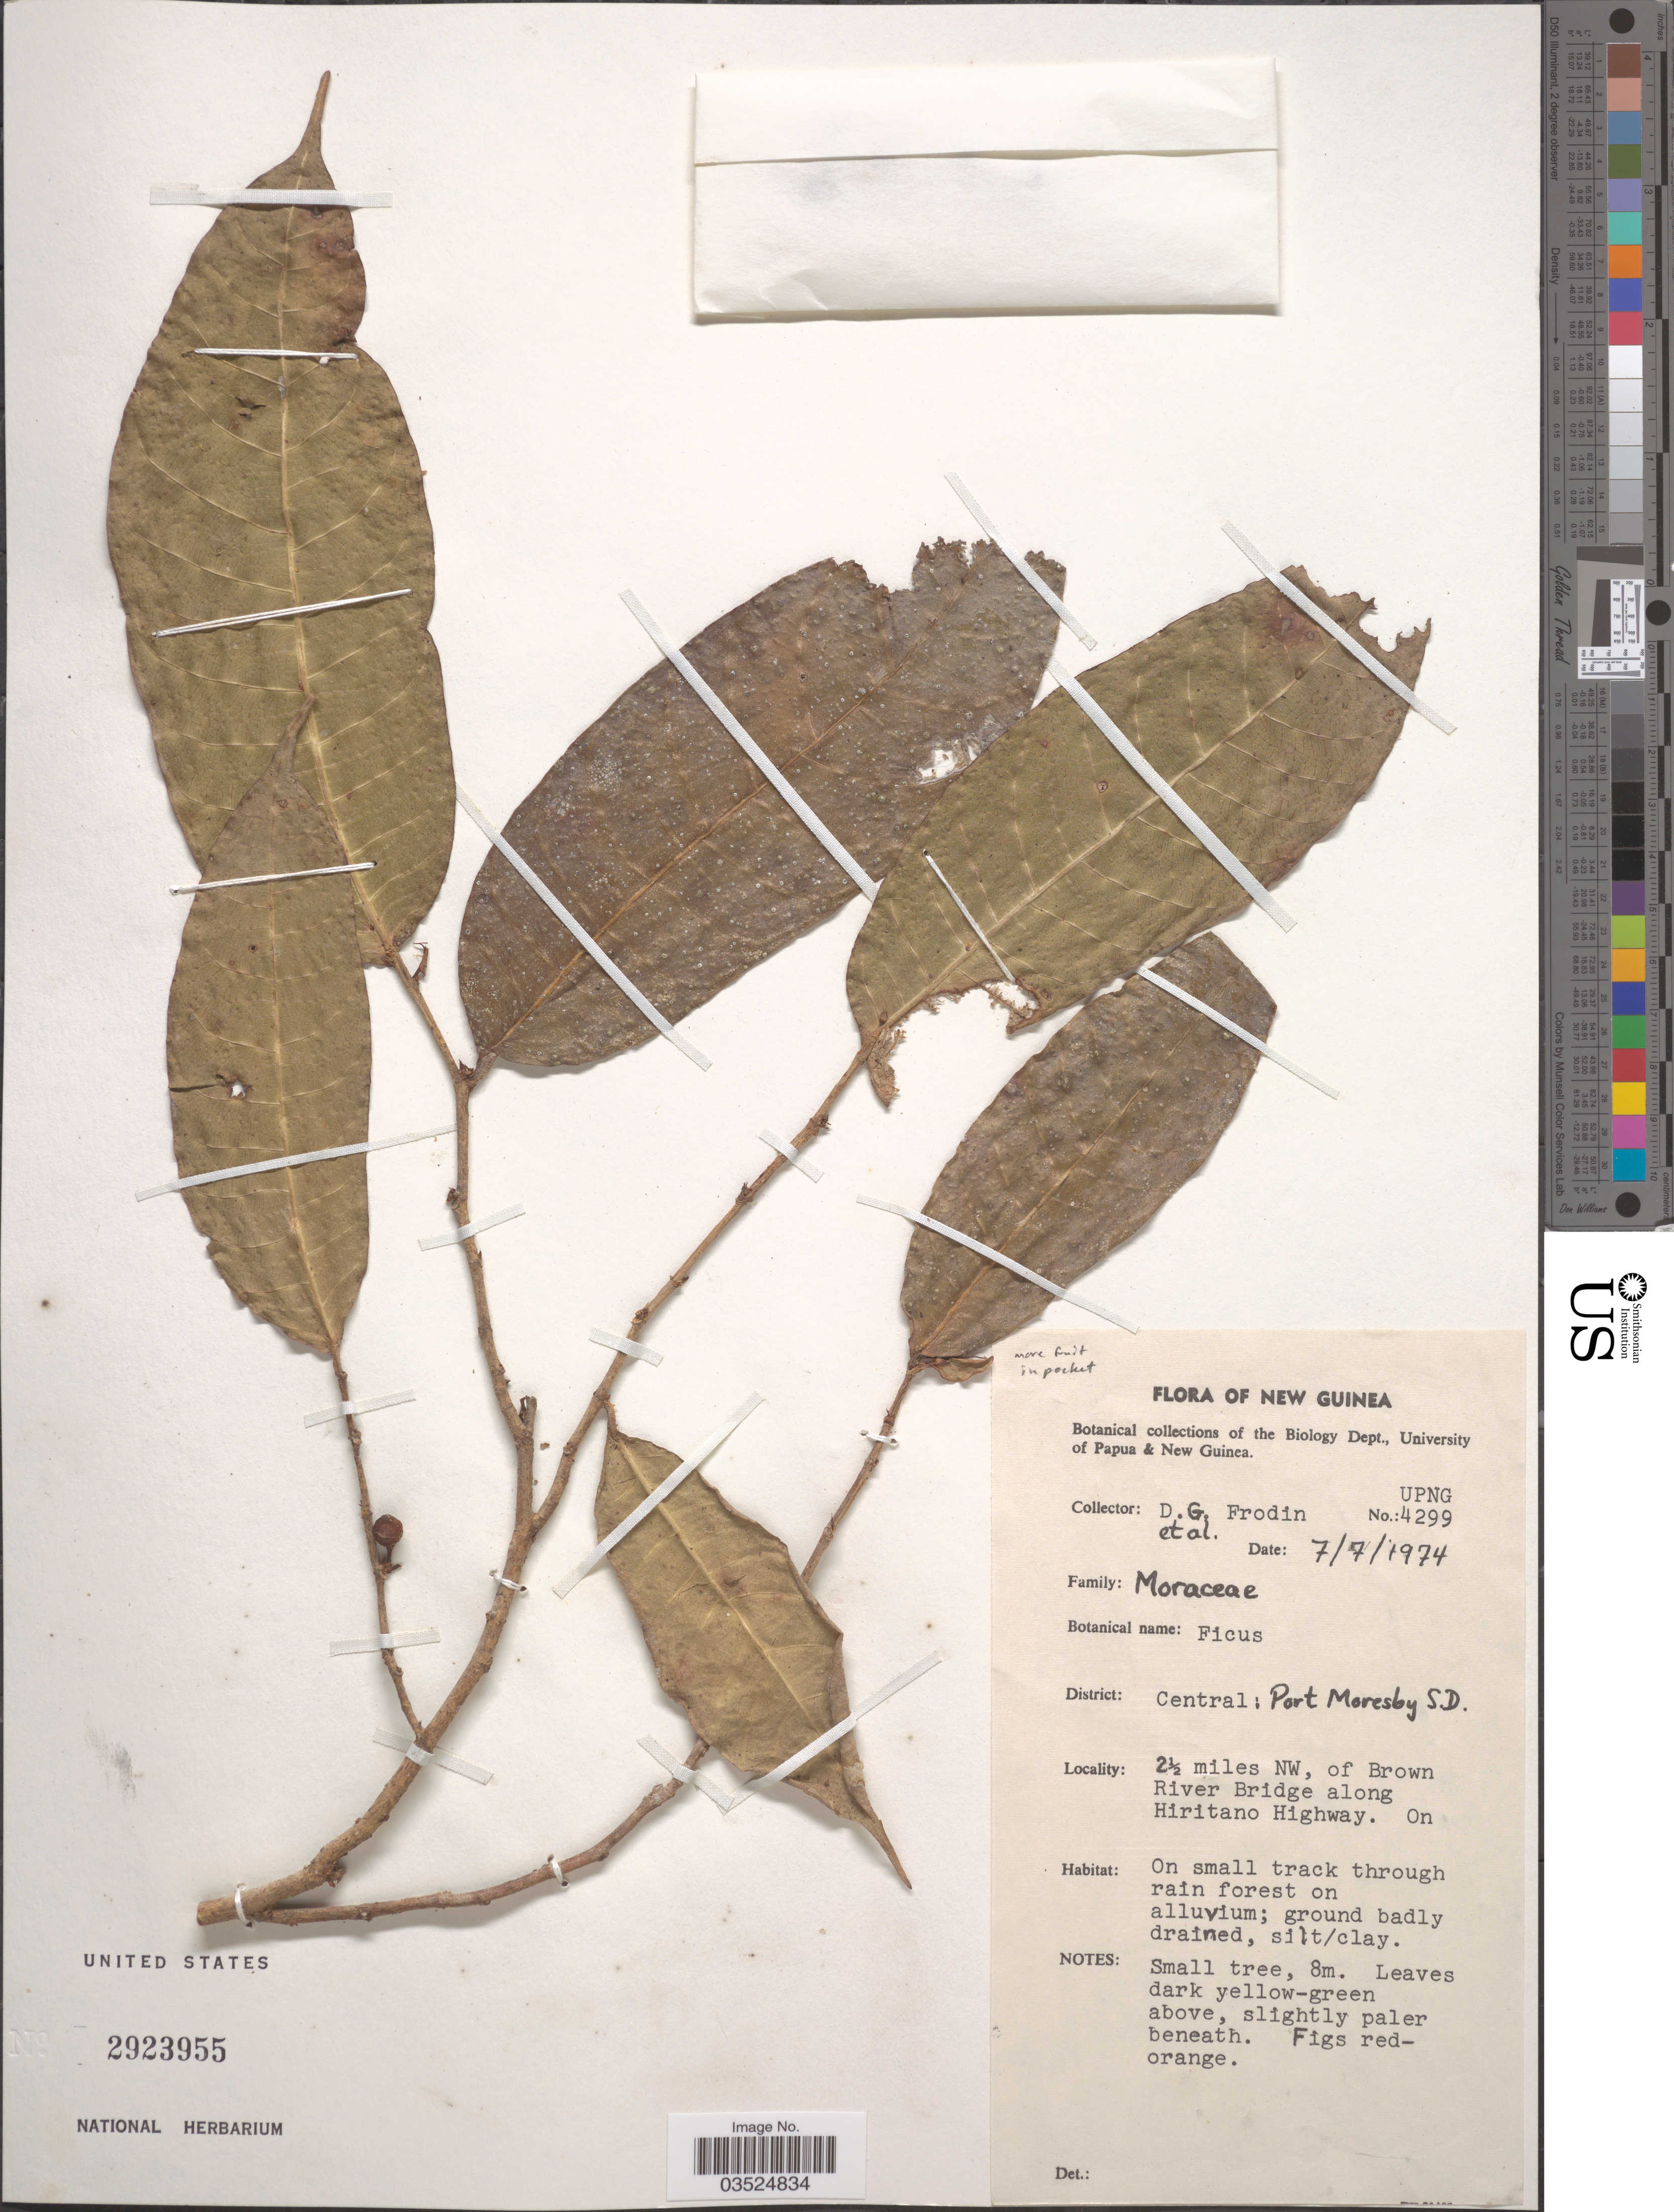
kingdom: Plantae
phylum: Tracheophyta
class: Magnoliopsida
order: Rosales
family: Moraceae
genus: Ficus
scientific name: Ficus sp.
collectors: D. G. Frodin & et al.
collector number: UPNG 4299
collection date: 1974-07-07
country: Papua New Guinea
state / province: Central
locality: New Guinea. District: Central: Port Moresby S.D. 2½ miles NW, of Brown River Bridge along Hiritano Highway.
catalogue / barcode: US 2923955